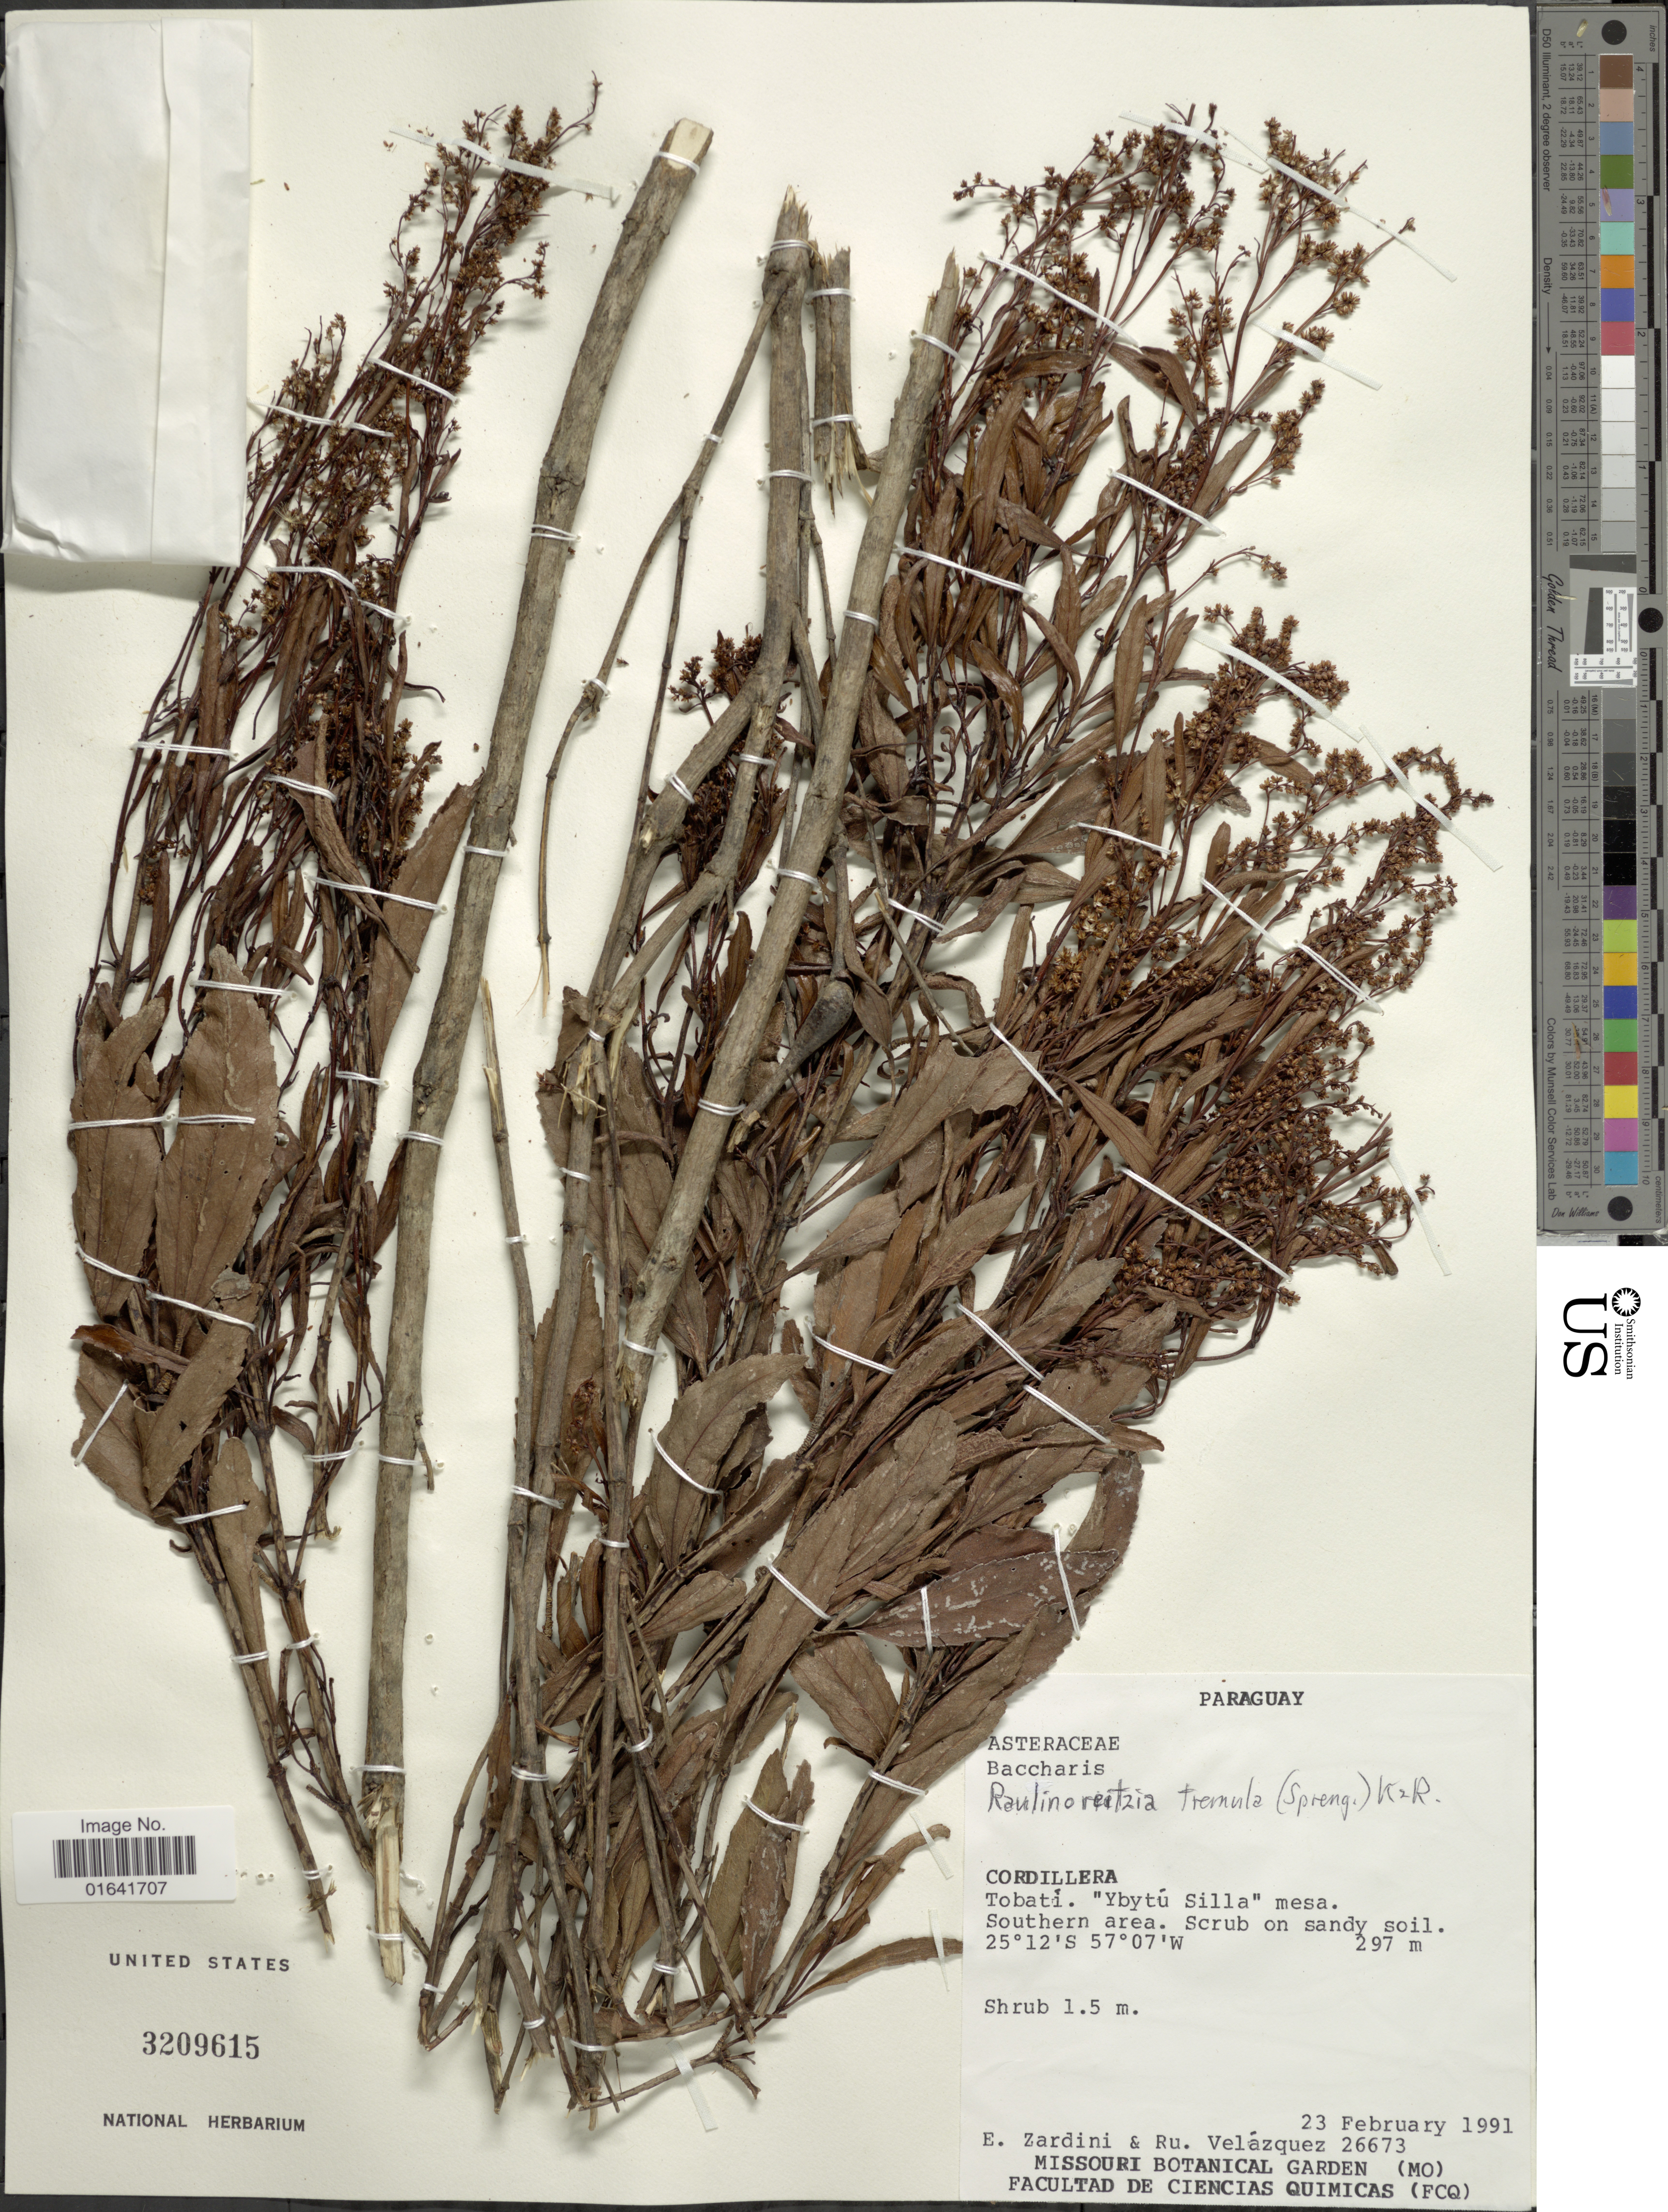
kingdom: Plantae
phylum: Tracheophyta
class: Magnoliopsida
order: Asterales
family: Asteraceae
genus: Raulinoreitzia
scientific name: Raulinoreitzia crenulata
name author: (Spreng.) R.M. King & H. Rob.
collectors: E. M. Zardini & R. Velázquez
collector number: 22673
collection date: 1991-02-23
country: Paraguay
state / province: Cordillera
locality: Tobati, "Ybytú Silla"mesa, southern area.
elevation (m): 297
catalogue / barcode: US 3209615